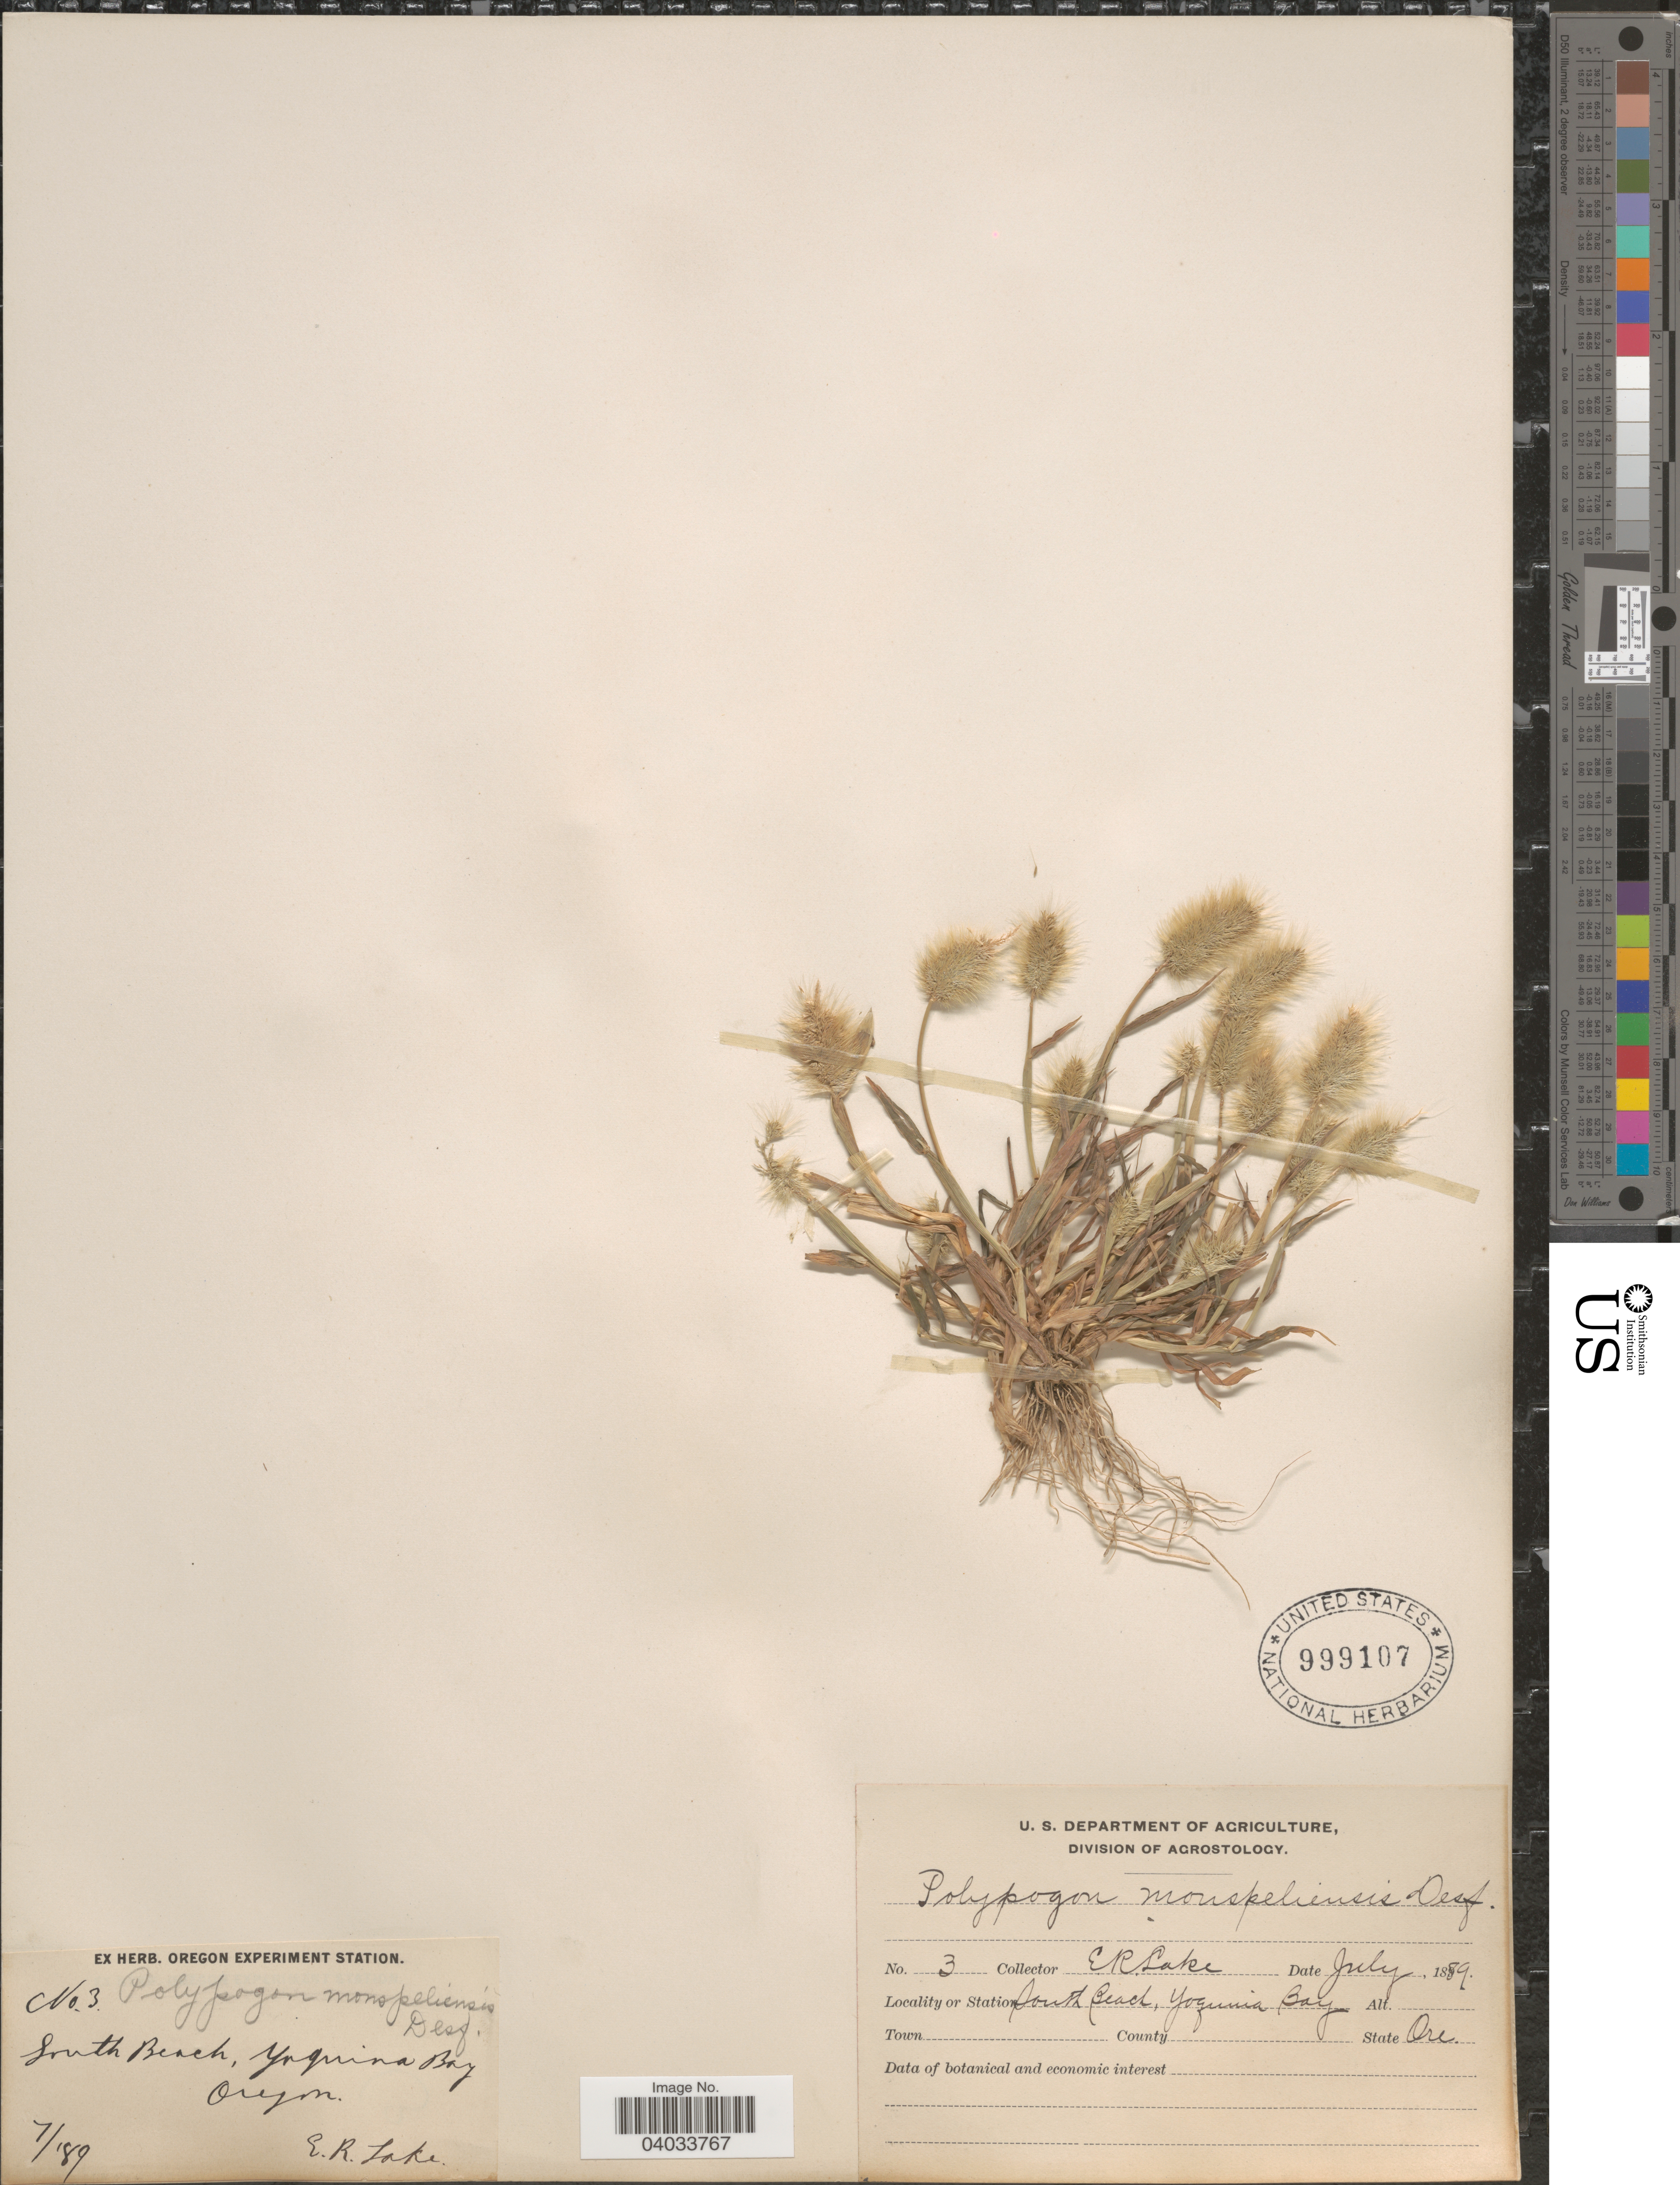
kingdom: Plantae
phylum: Tracheophyta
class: Liliopsida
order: Poales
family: Poaceae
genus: Polypogon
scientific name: Polypogon monspeliensis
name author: (L.) Desf.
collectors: E. R. Blake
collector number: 3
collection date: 1889-07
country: United States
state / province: Oregon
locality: South Beach,Yaquina Bay.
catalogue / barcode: US 999107